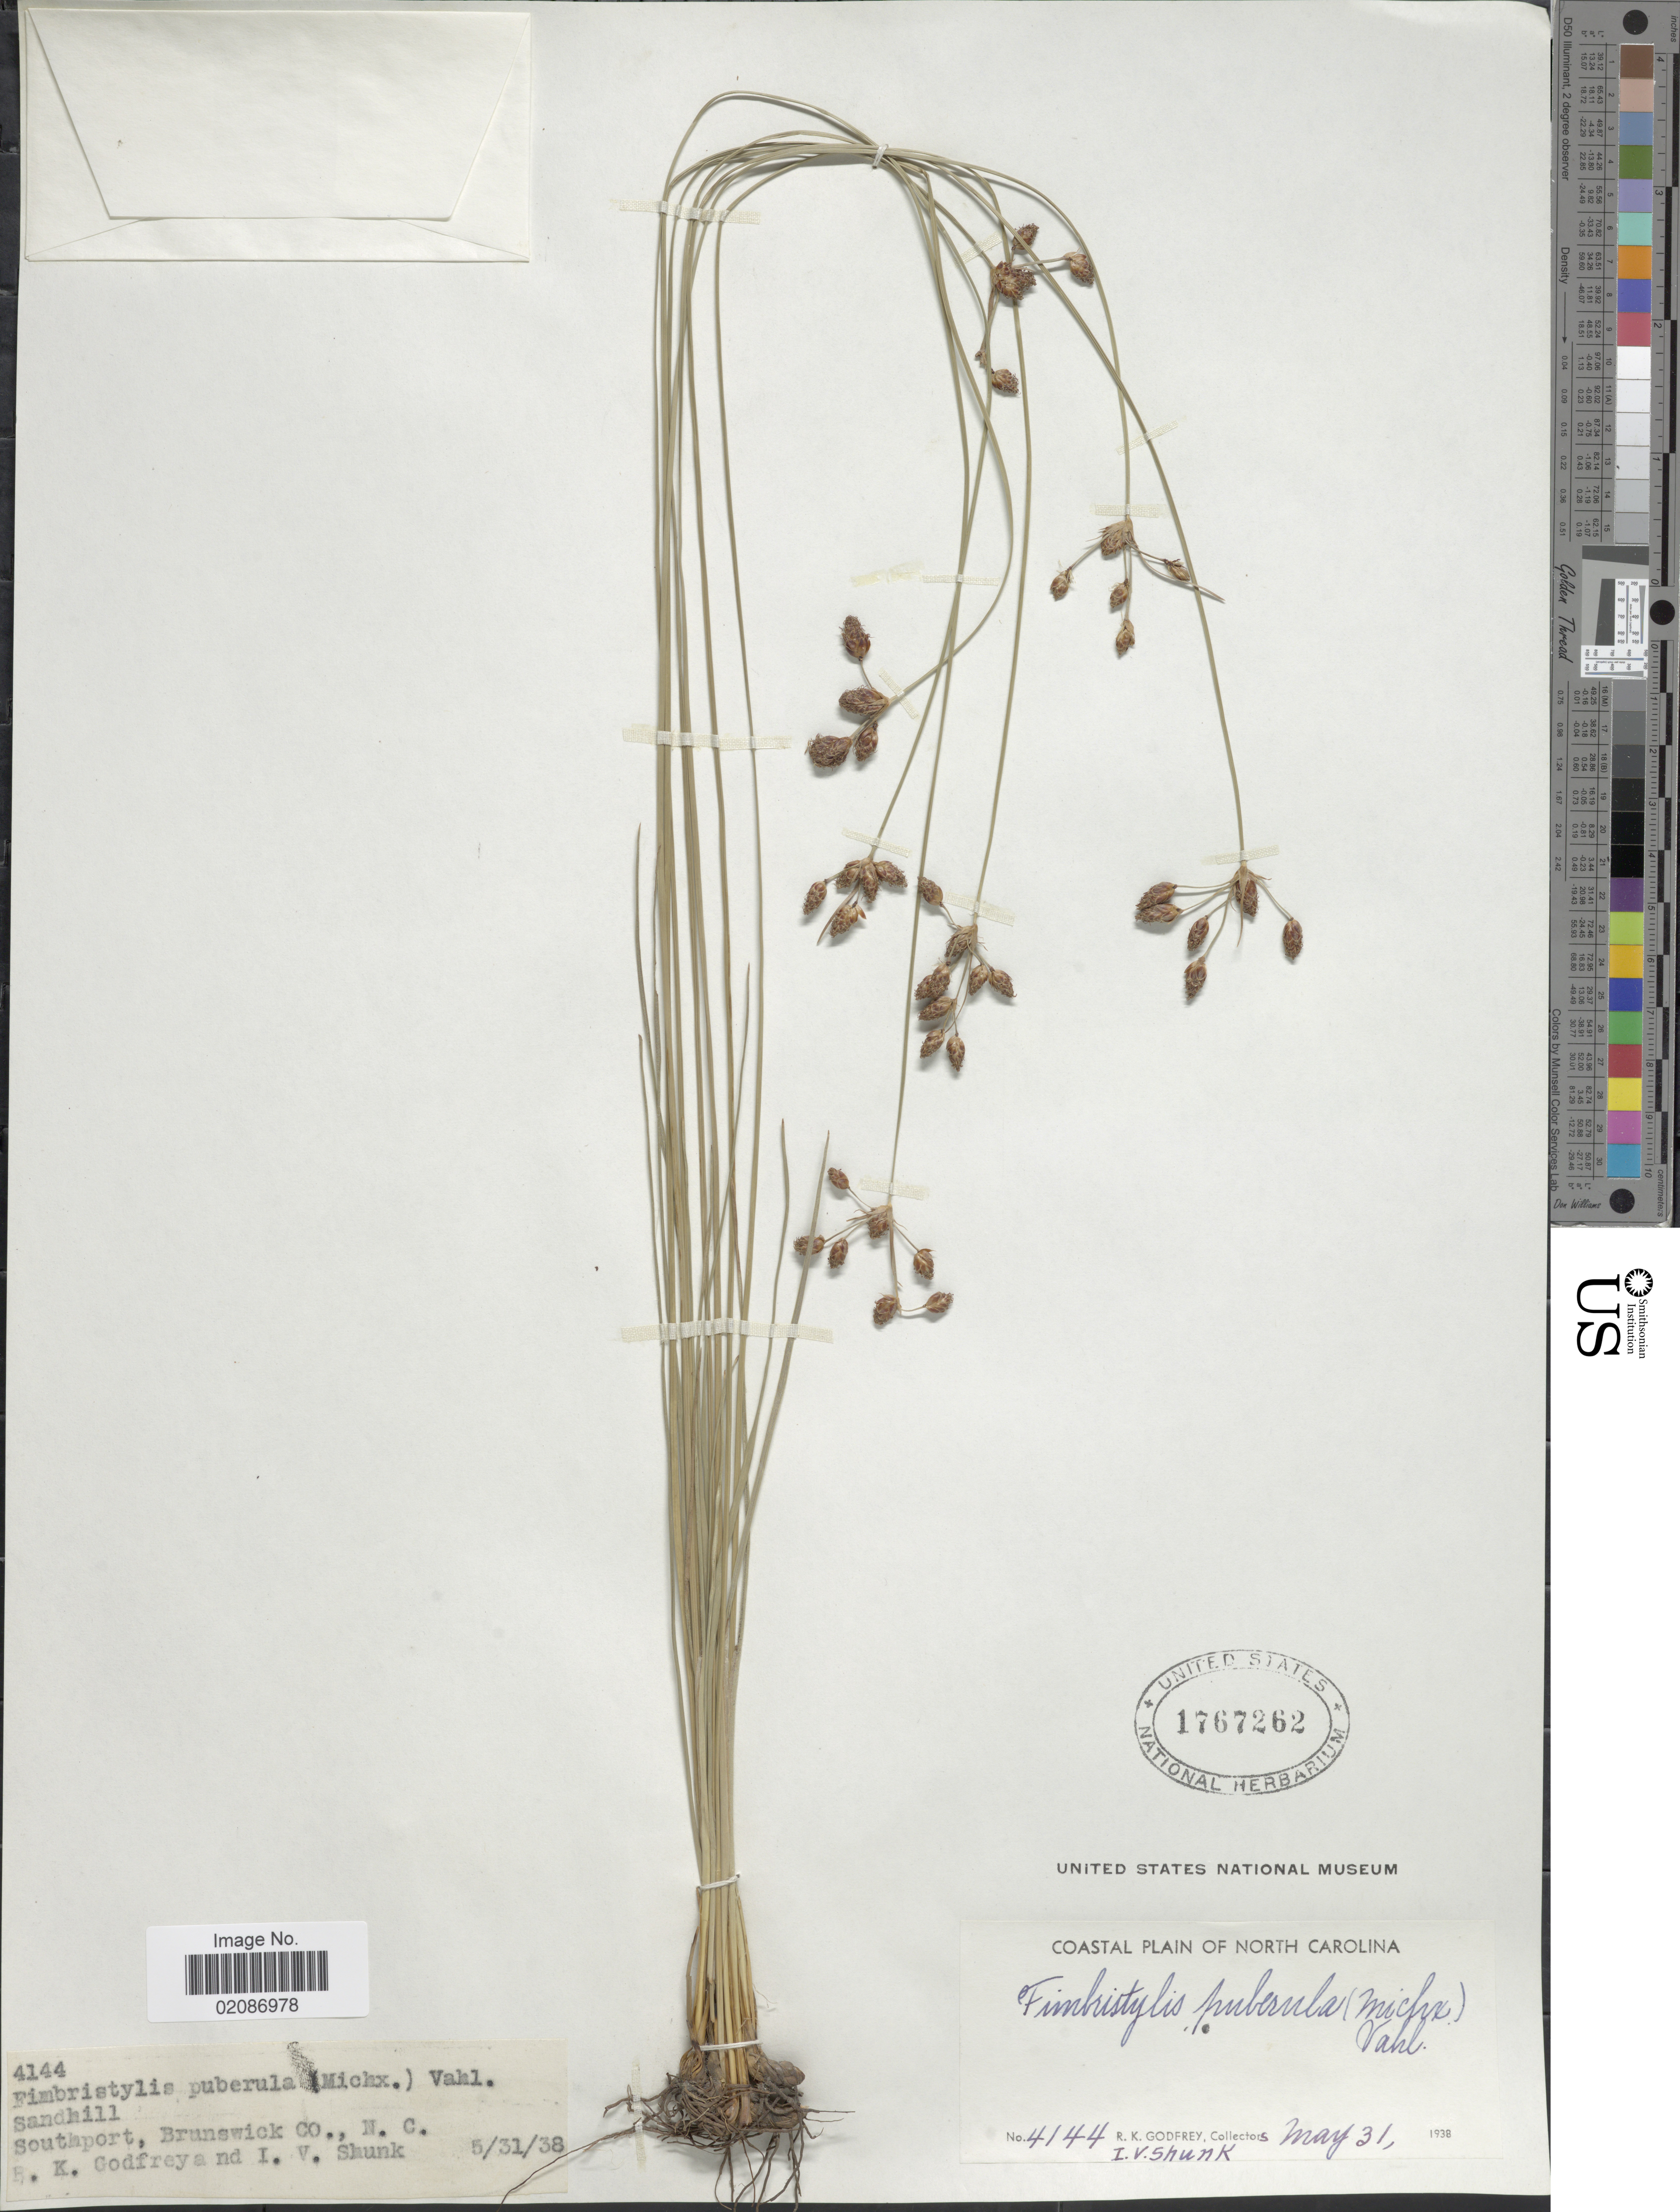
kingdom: Plantae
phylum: Tracheophyta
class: Liliopsida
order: Poales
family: Cyperaceae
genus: Fimbristylis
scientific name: Fimbristylis castanea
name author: (Michx.) Vahl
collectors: R. K. Godfrey & I. Shunk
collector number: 4144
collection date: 1938-05-31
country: United States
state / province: North Carolina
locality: Coastal Plain of North Carolina, Southport, Brunswick Co.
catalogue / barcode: US 1767262